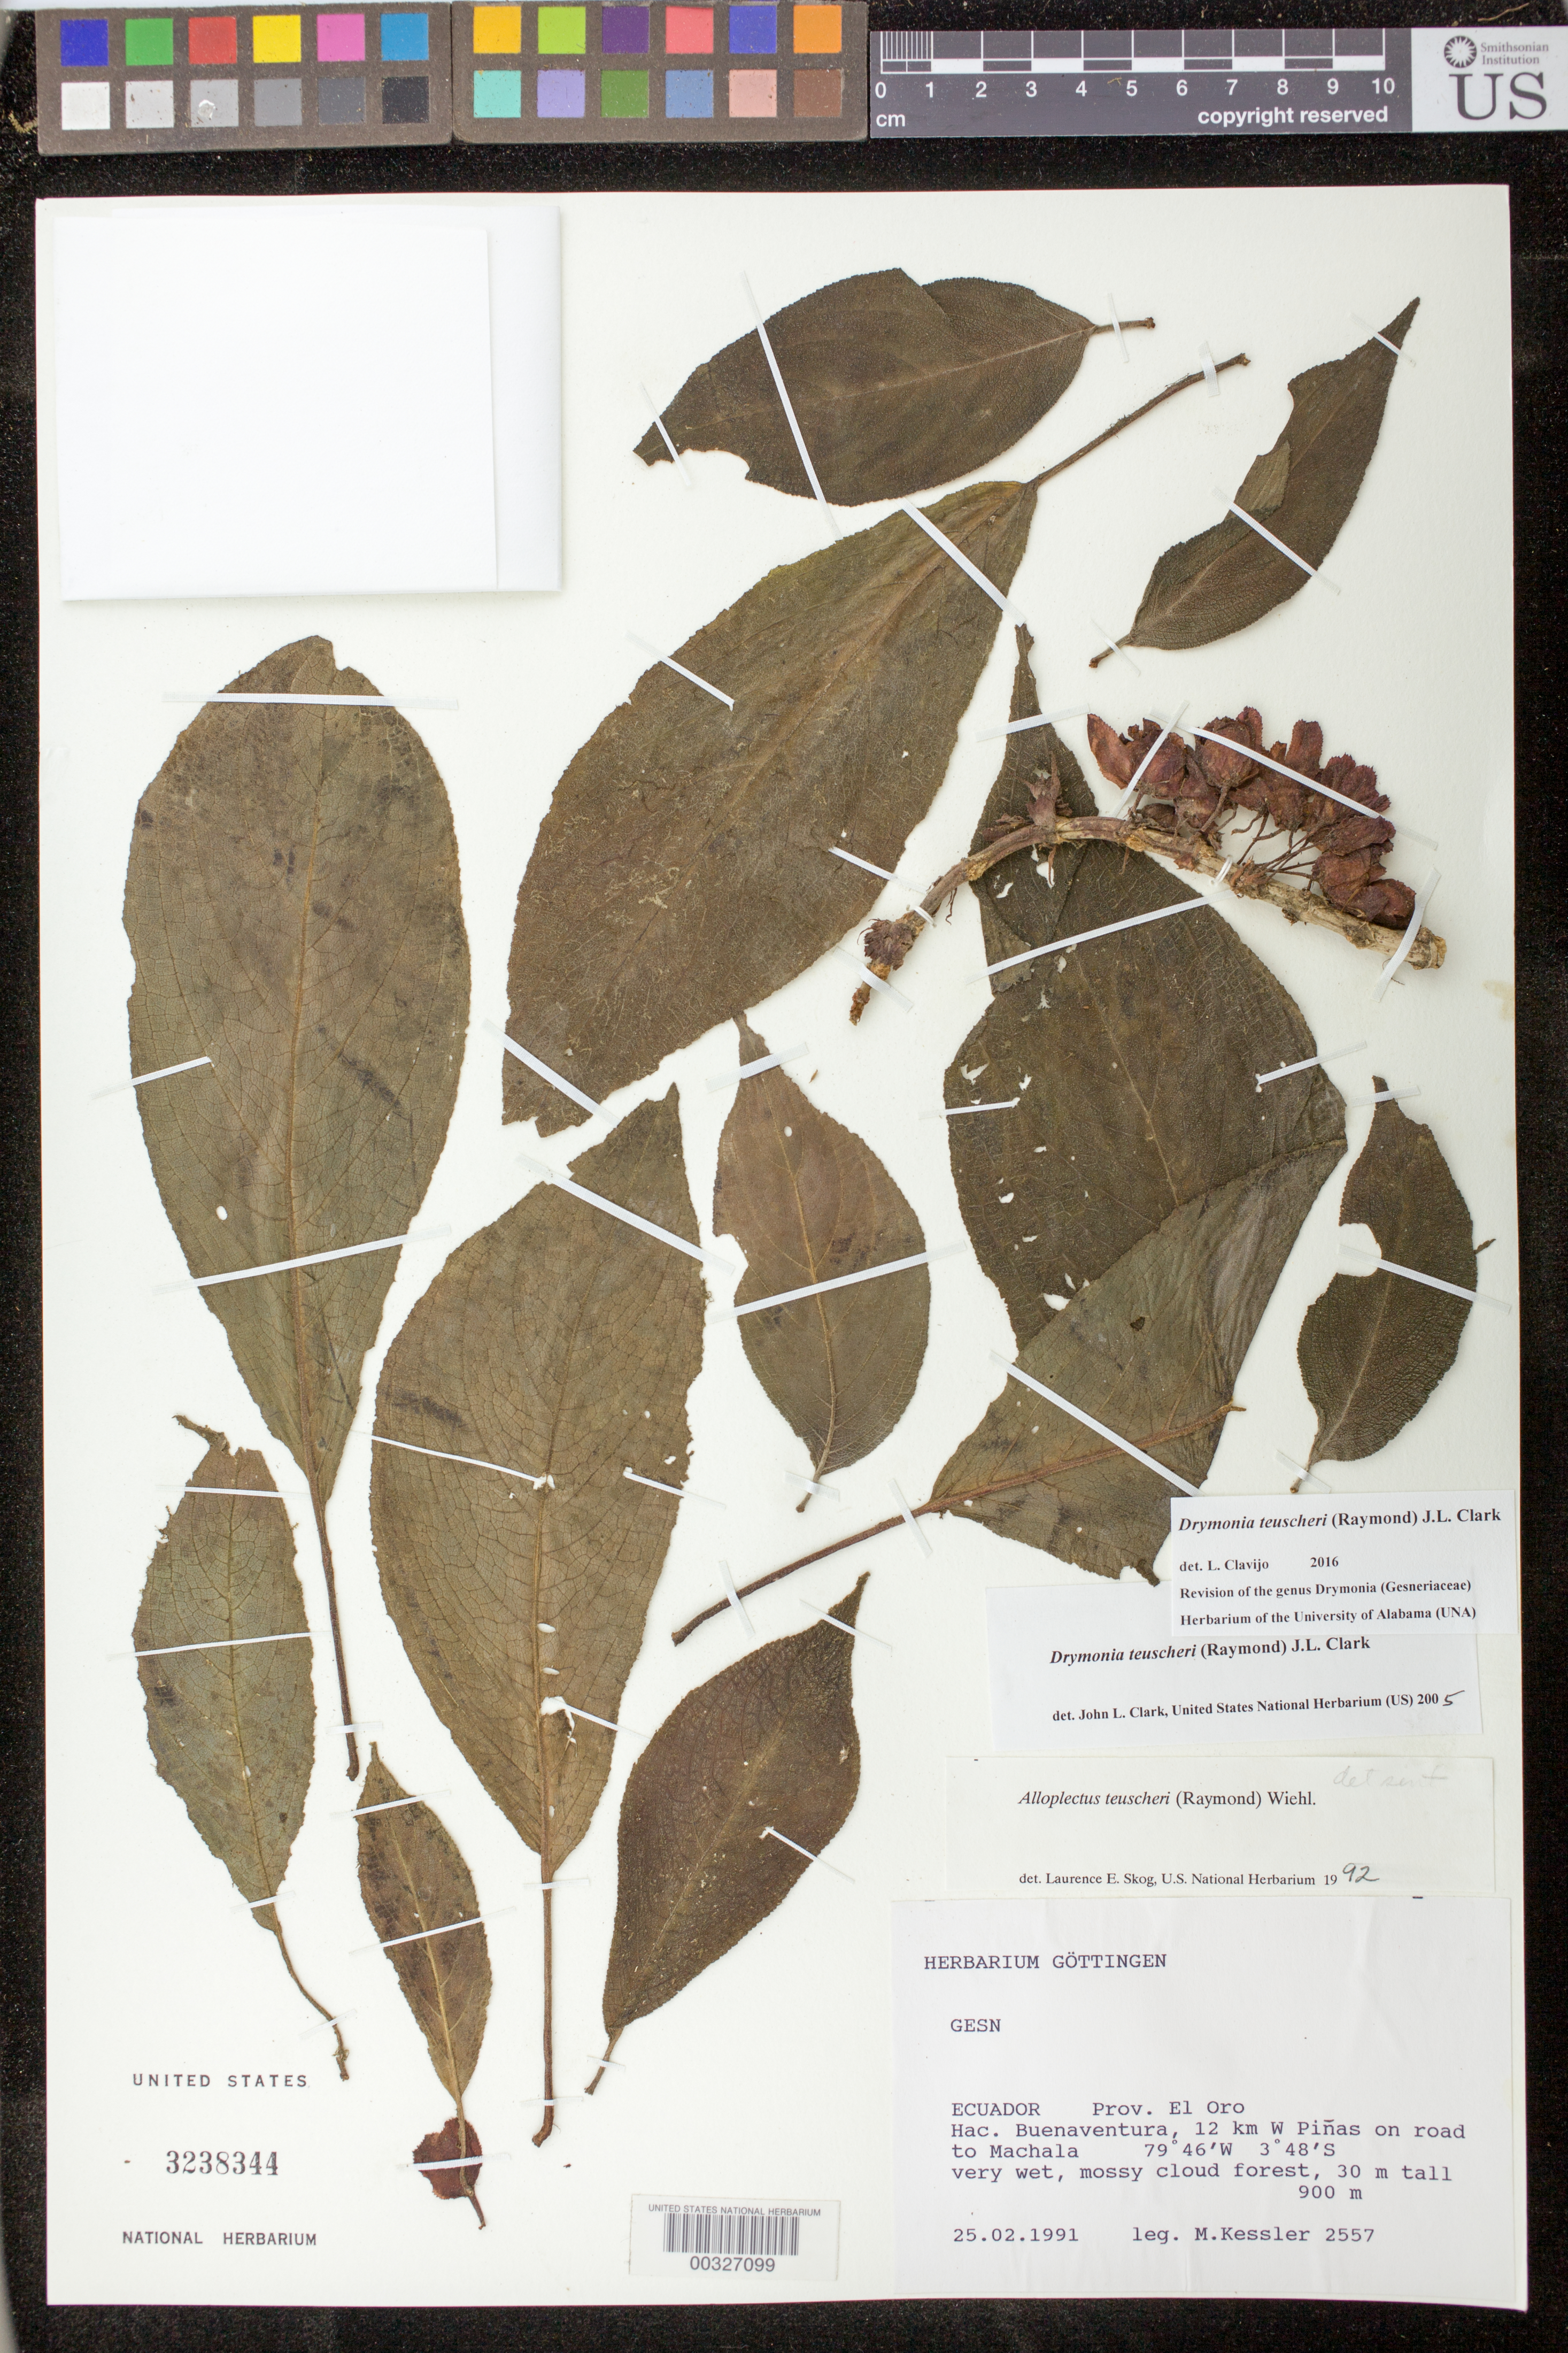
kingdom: Plantae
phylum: Tracheophyta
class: Magnoliopsida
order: Lamiales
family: Gesneriaceae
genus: Drymonia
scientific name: Drymonia teuscheri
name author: (Raymond) J.L. Clark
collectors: M. Kessler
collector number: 2557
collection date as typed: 25 Feb 1991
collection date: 1991-02-25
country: Ecuador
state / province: El Oro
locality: Hac. Buenaventura, 12 km W Pinas on road to Machala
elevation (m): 900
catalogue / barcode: US 3238344